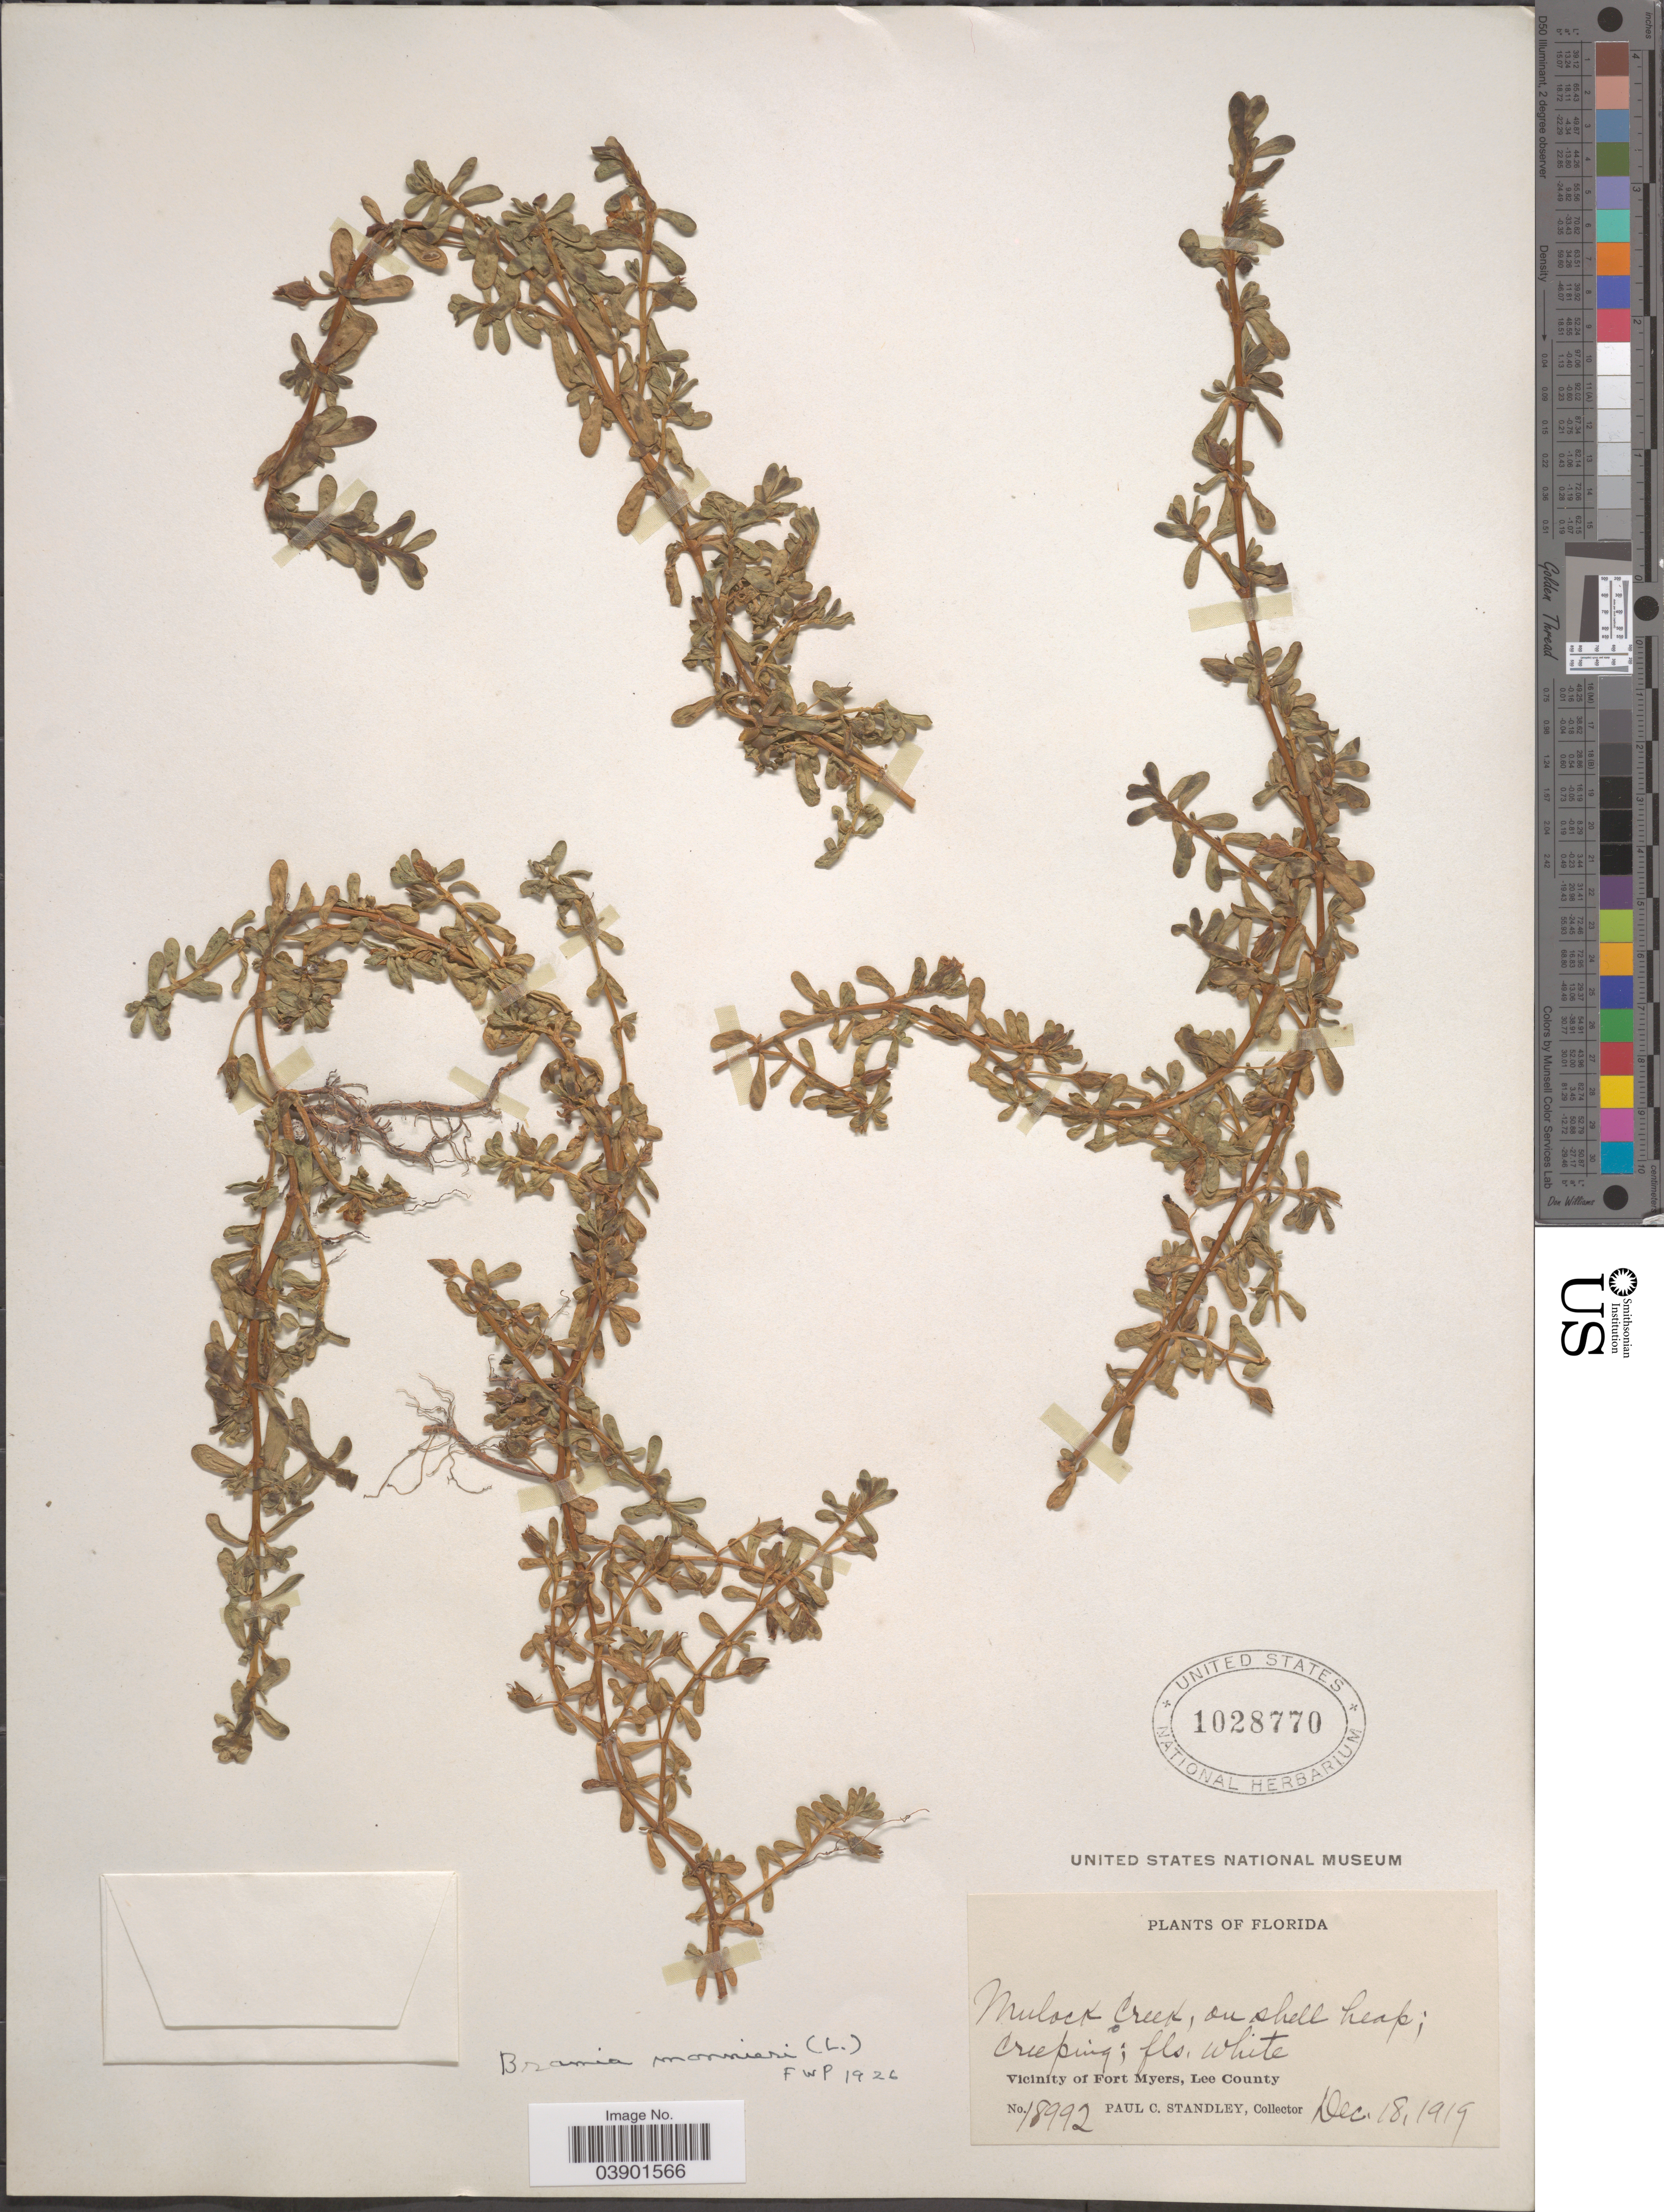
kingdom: Plantae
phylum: Tracheophyta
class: Magnoliopsida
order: Lamiales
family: Plantaginaceae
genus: Bacopa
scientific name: Bacopa monnieri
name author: (L.) Pennell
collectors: P. C. Standley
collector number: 18992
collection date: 1919-12-18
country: United States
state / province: Florida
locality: Vicinity of Fort Myers, Lee County.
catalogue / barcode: US 1028770